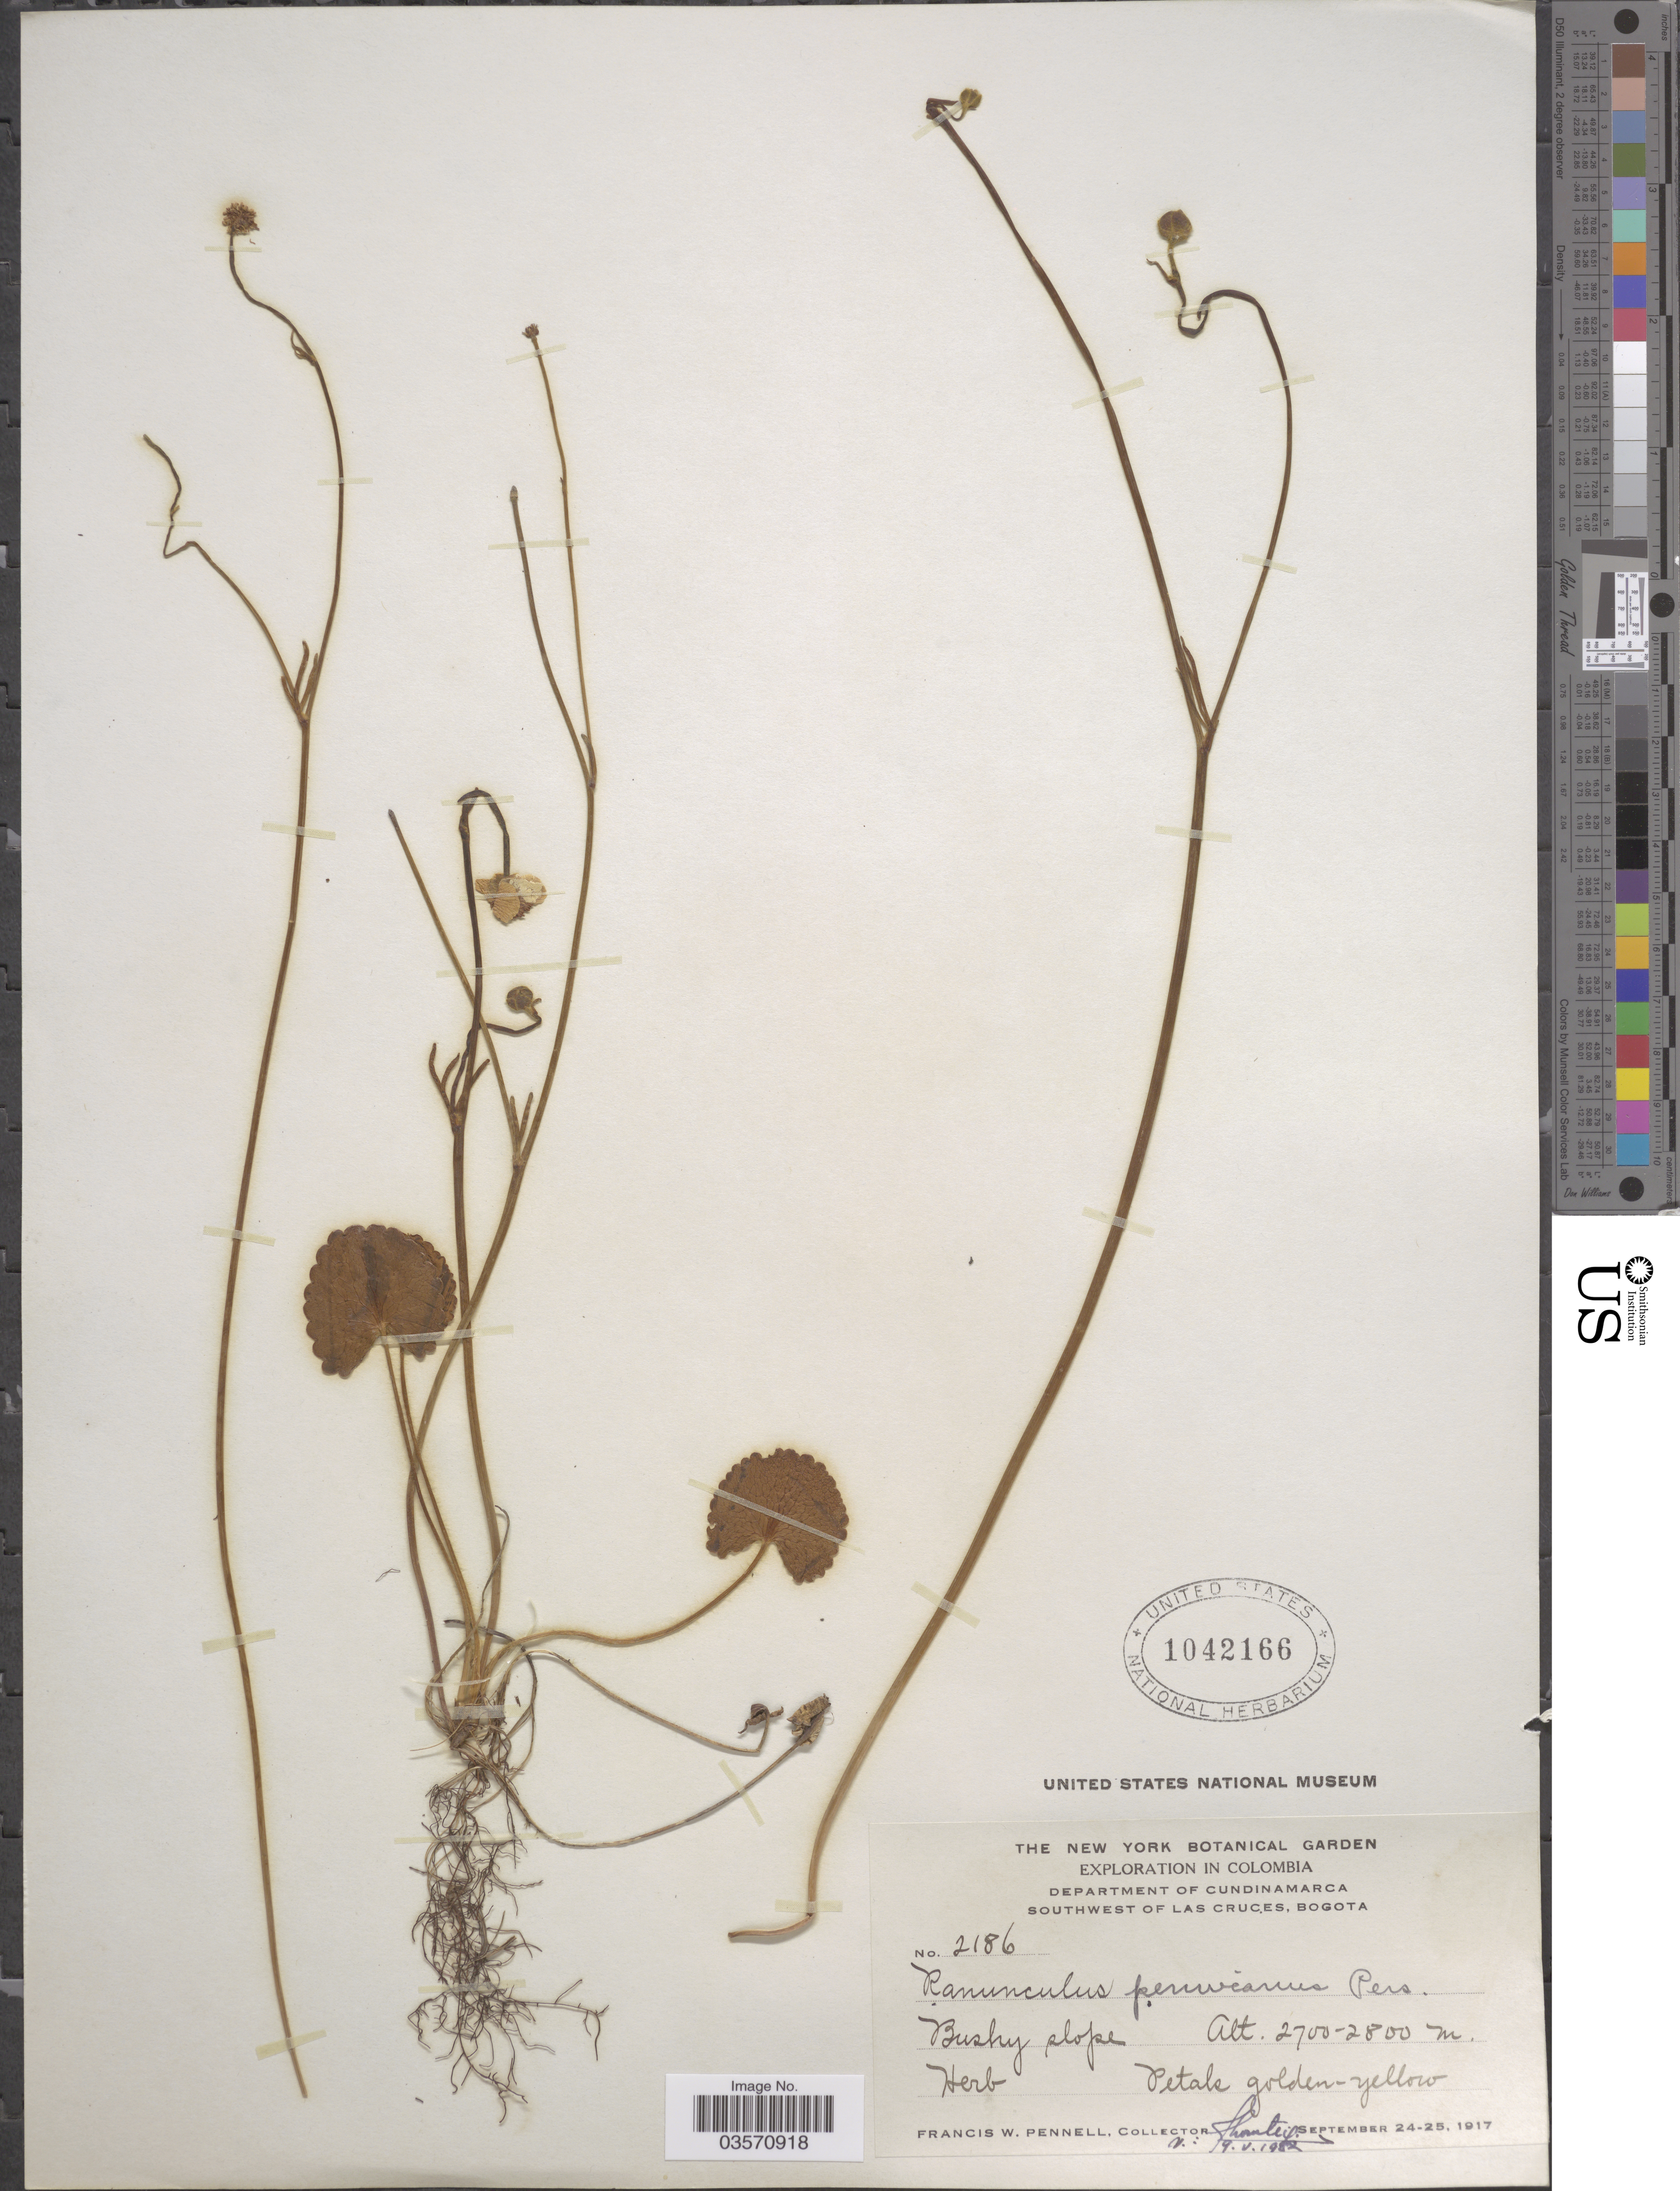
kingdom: Plantae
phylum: Tracheophyta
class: Magnoliopsida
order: Ranunculales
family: Ranunculaceae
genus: Ranunculus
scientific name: Ranunculus peruvianus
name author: Pers.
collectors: F. W. Pennell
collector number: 2186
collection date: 1917-09-24/1917-09-25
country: Colombia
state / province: Cundinamarca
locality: Department of Cundinamarca. Southwest of Las Cruces, Bogota.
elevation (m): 2700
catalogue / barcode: US 1042166